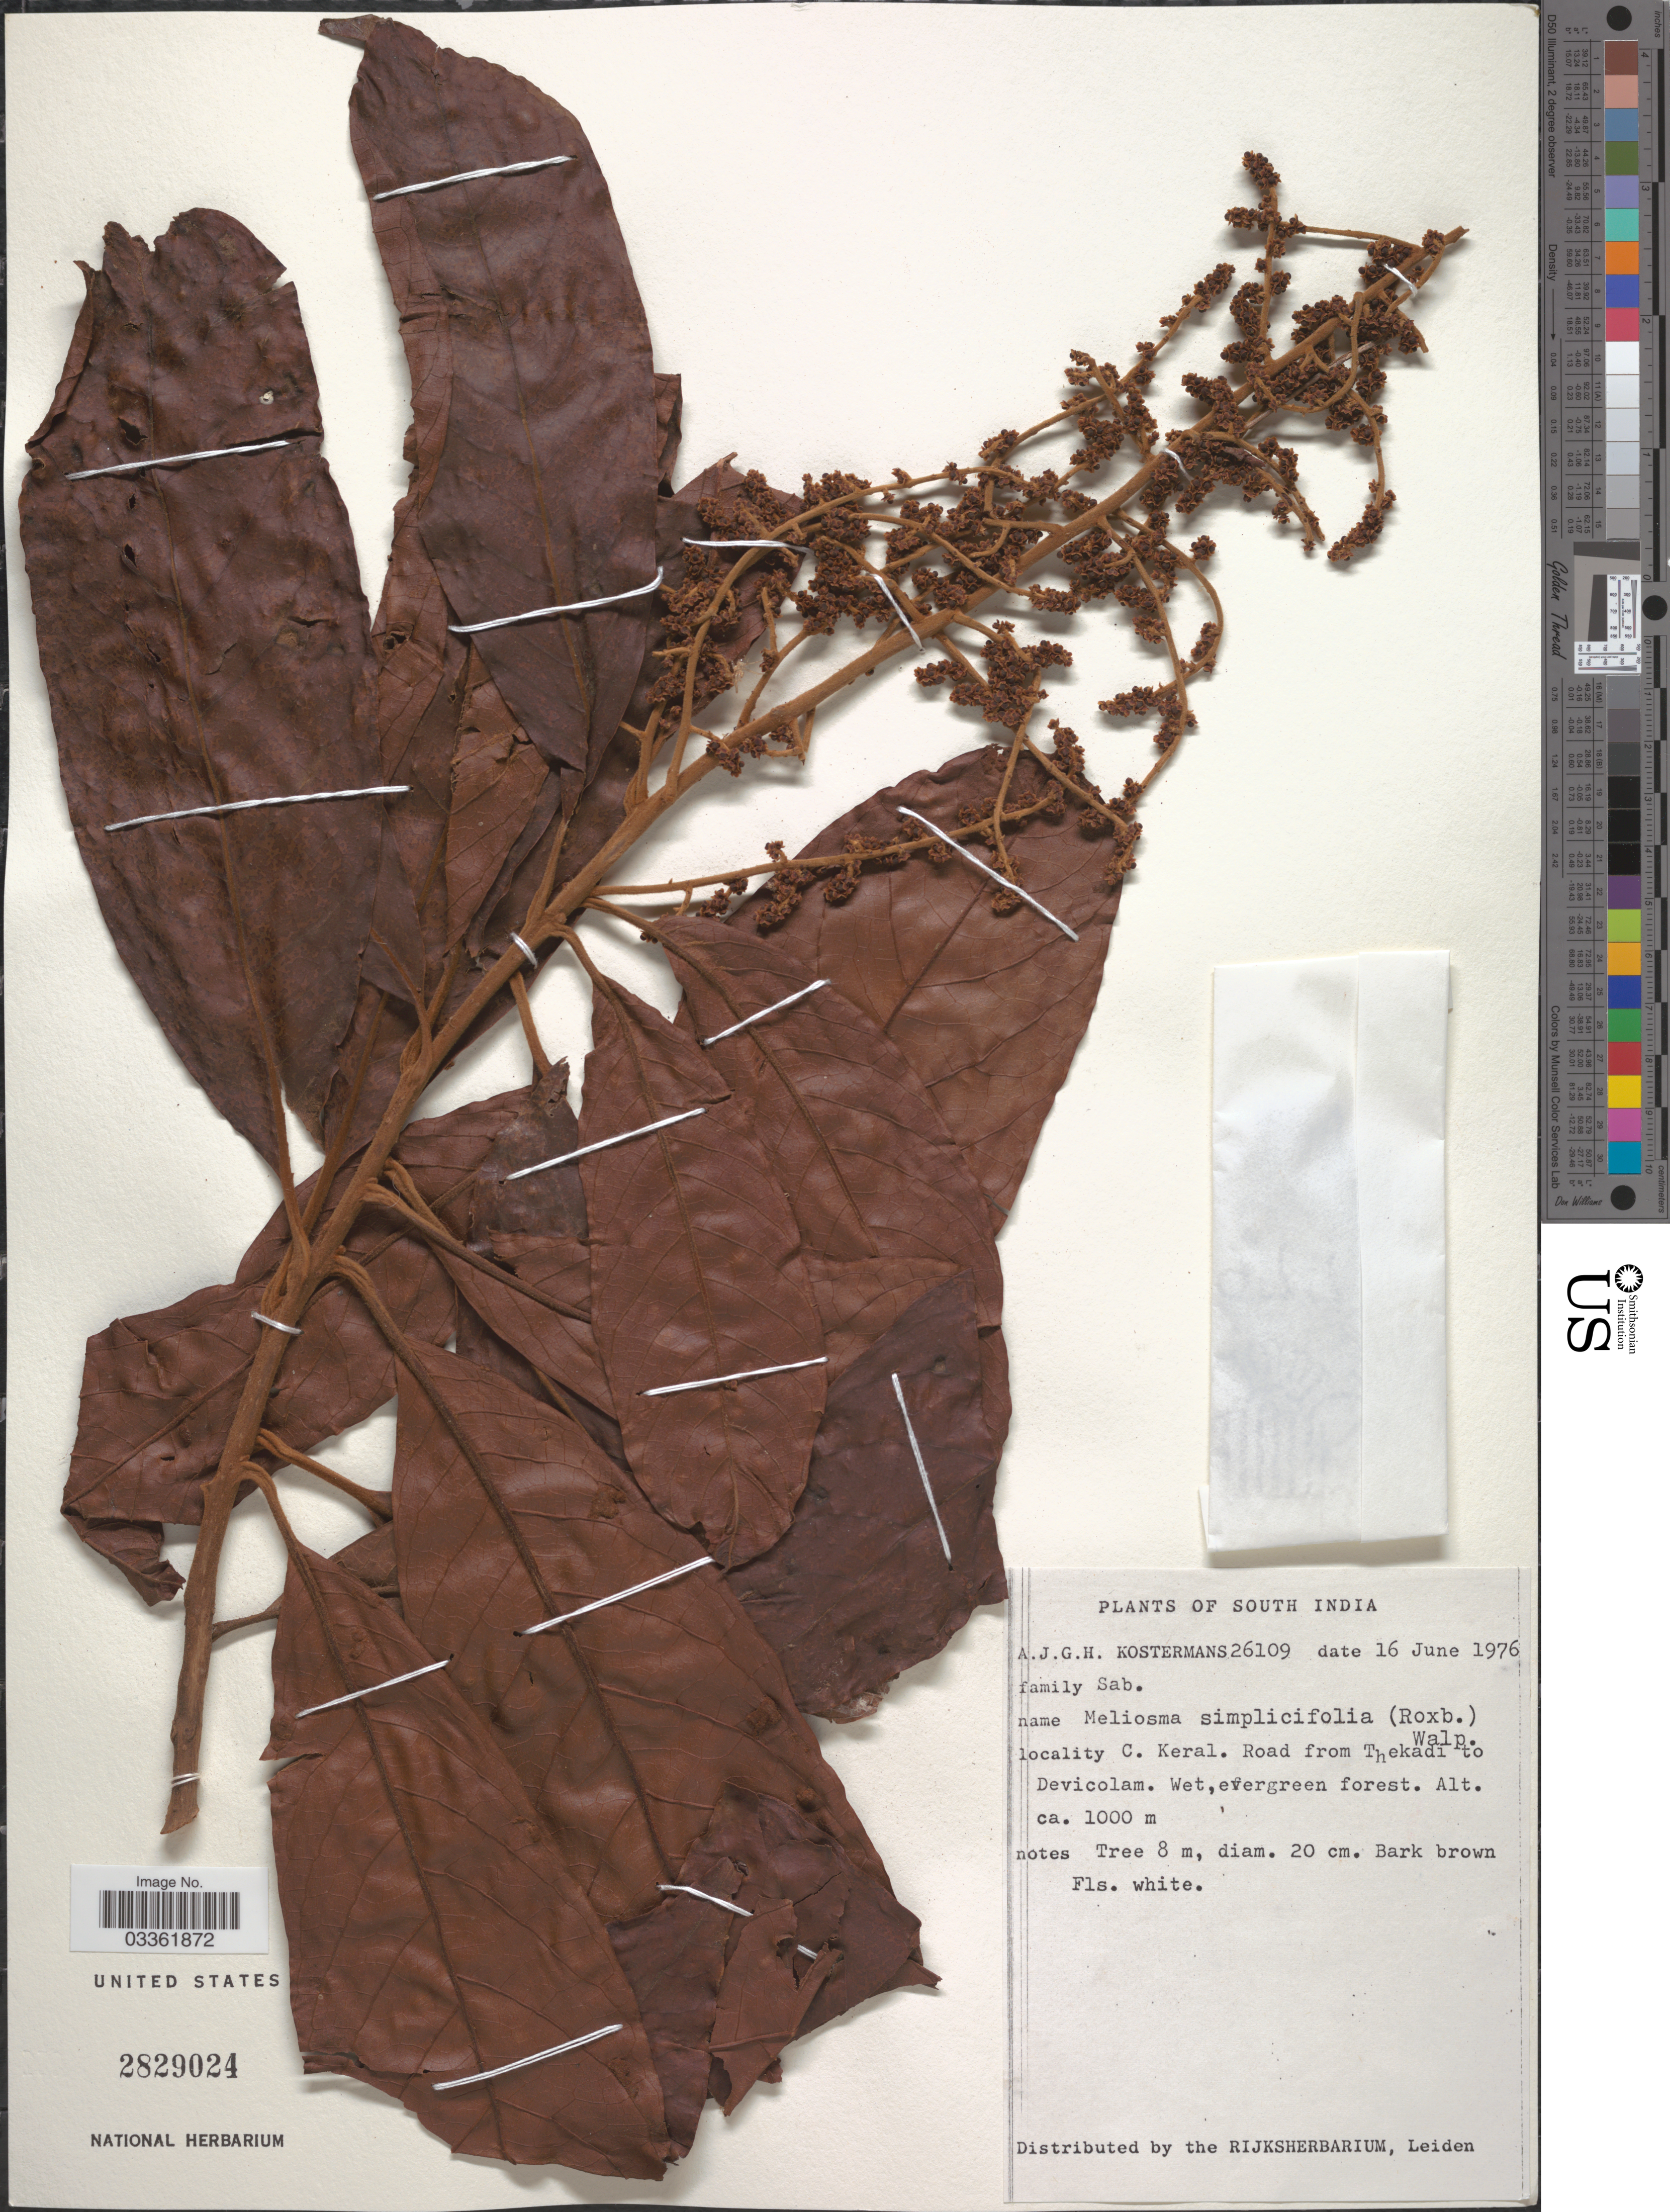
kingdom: Plantae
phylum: Tracheophyta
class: Magnoliopsida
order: Proteales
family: Sabiaceae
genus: Meliosma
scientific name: Meliosma simplicifolia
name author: (Roxb.) Walp.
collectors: A. J. G. Kostermans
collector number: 26109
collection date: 1976-06-16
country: India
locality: South India, C. Keral. Road from Thekadi to Devicolam.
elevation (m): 1000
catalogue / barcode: US 2829024